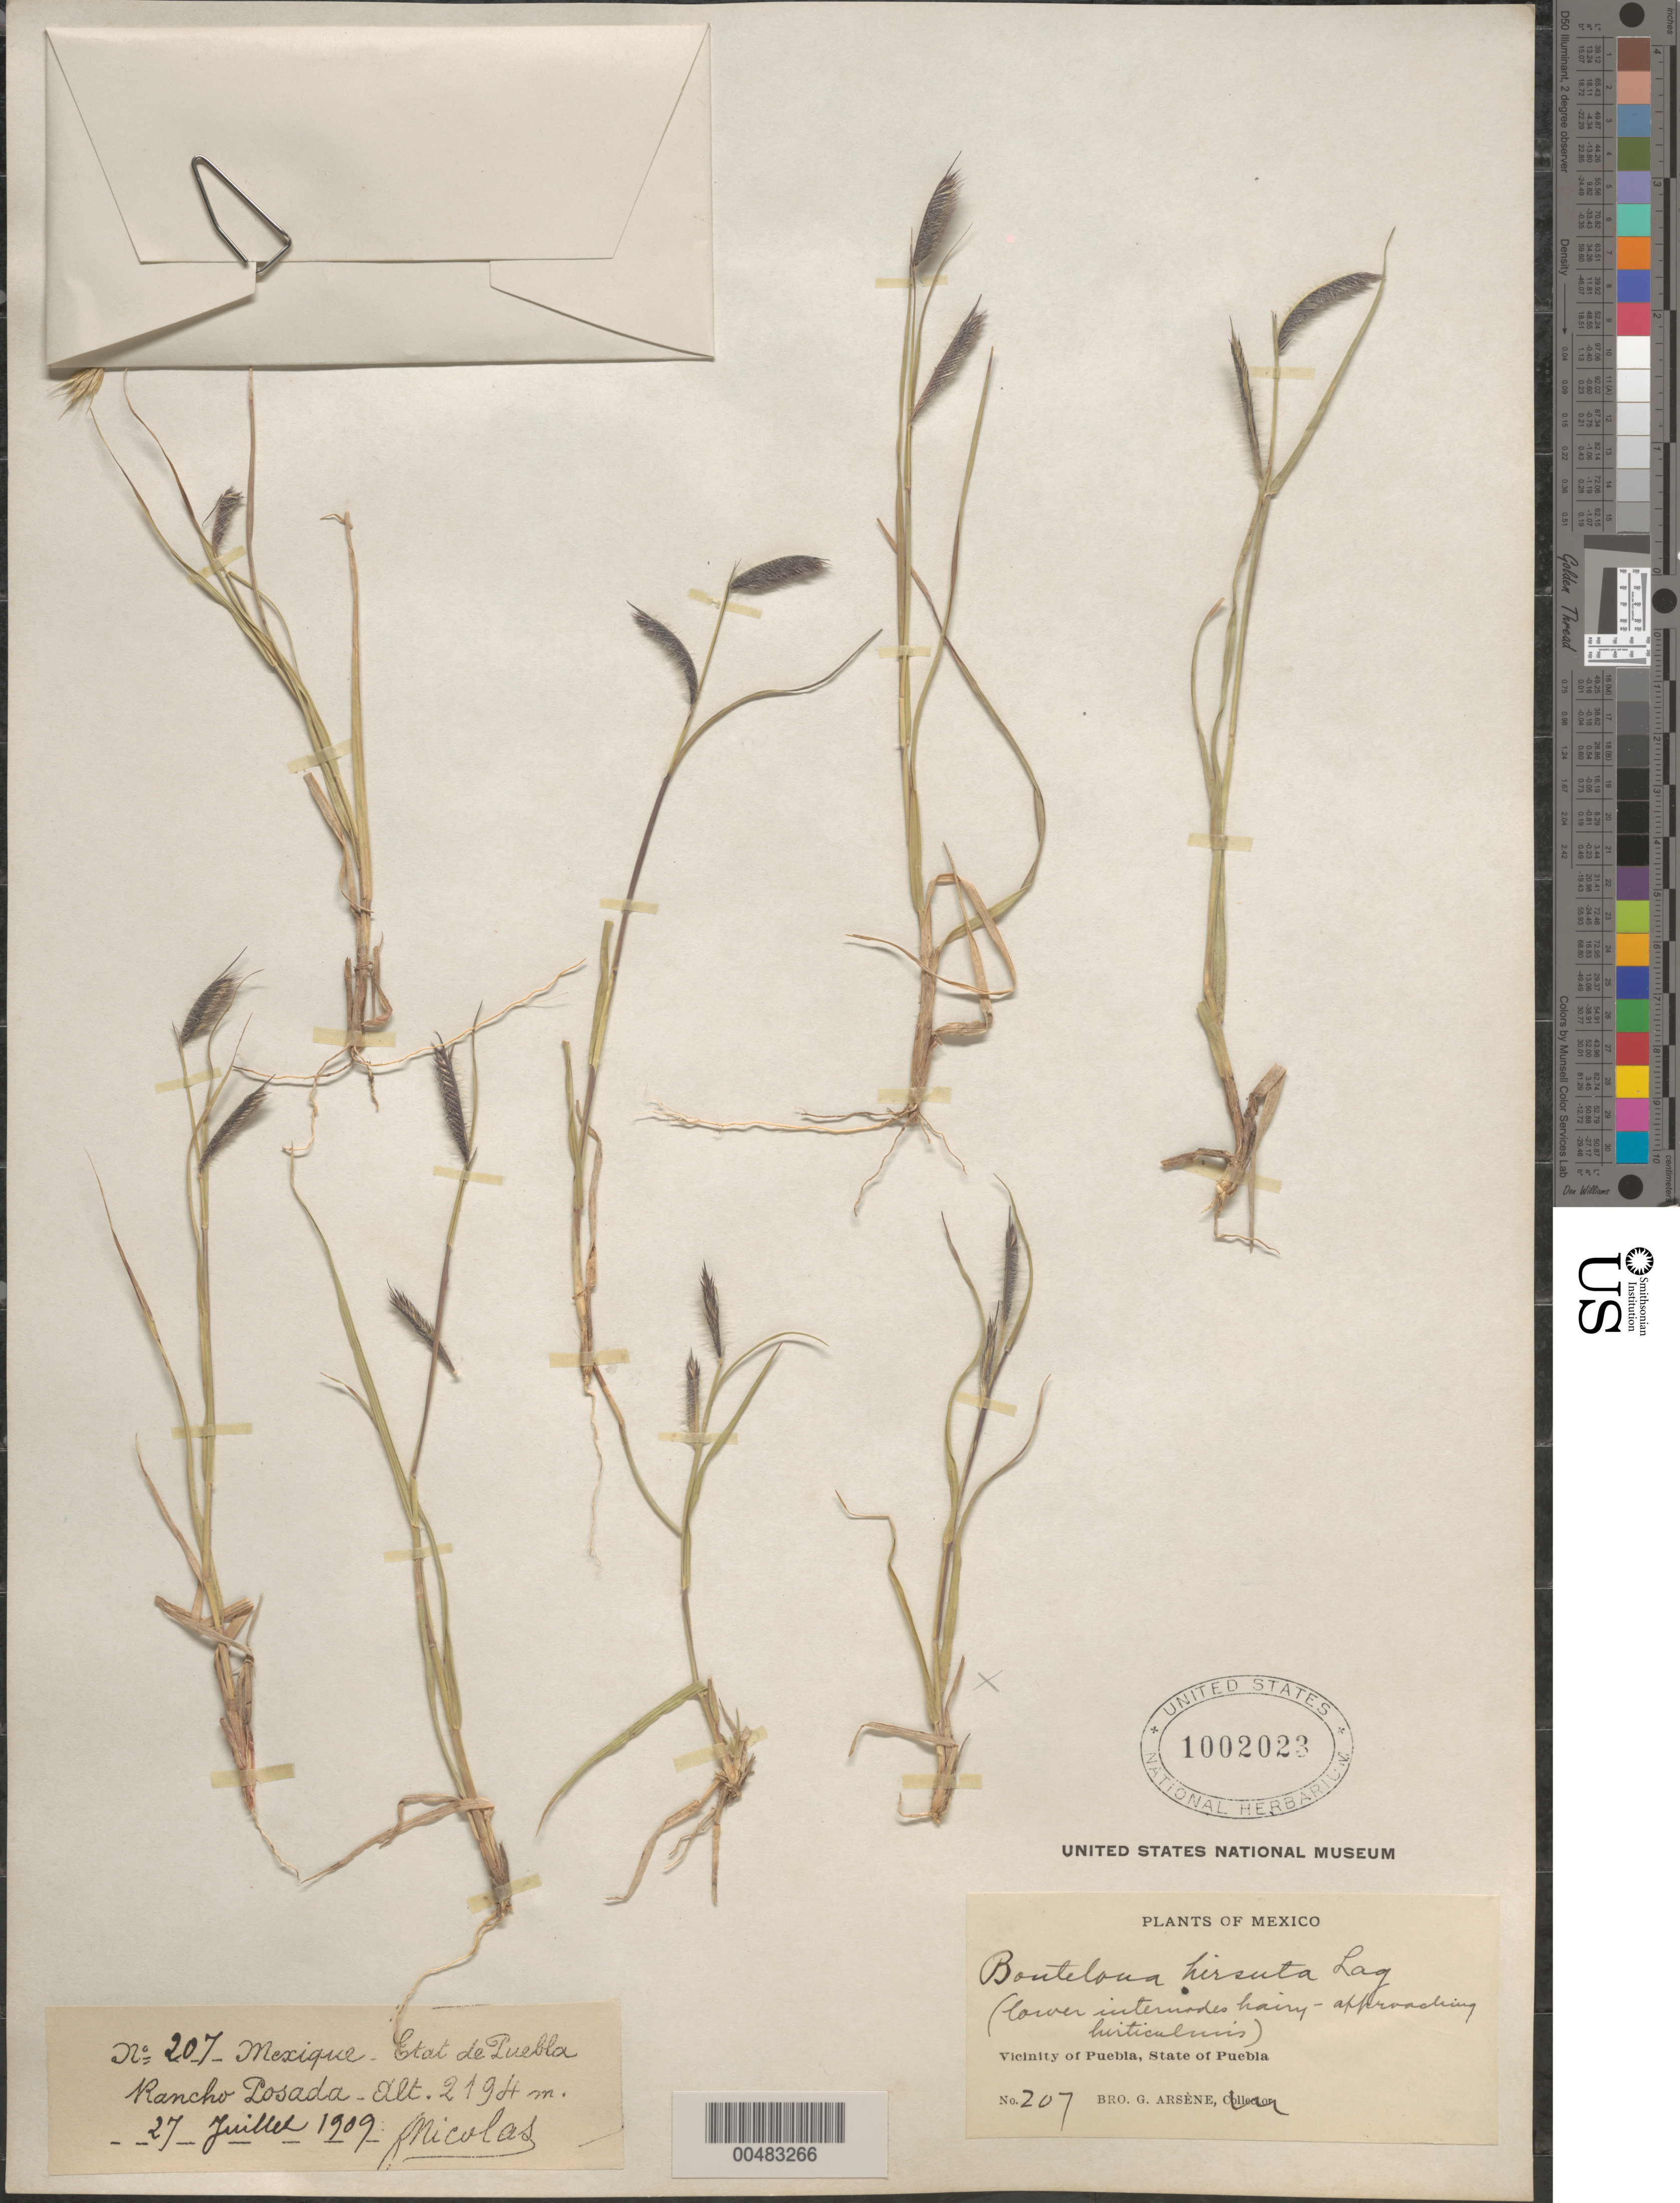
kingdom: Plantae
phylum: Tracheophyta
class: Liliopsida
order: Poales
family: Poaceae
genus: Bouteloua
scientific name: Bouteloua hirsuta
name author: Lag.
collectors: Bro. G. Arsène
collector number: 207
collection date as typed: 27 Jul 1909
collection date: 1909-07-27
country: Mexico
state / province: Puebla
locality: Vicinity of Puebla, Rancho Posada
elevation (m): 2194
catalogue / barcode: US 1002023